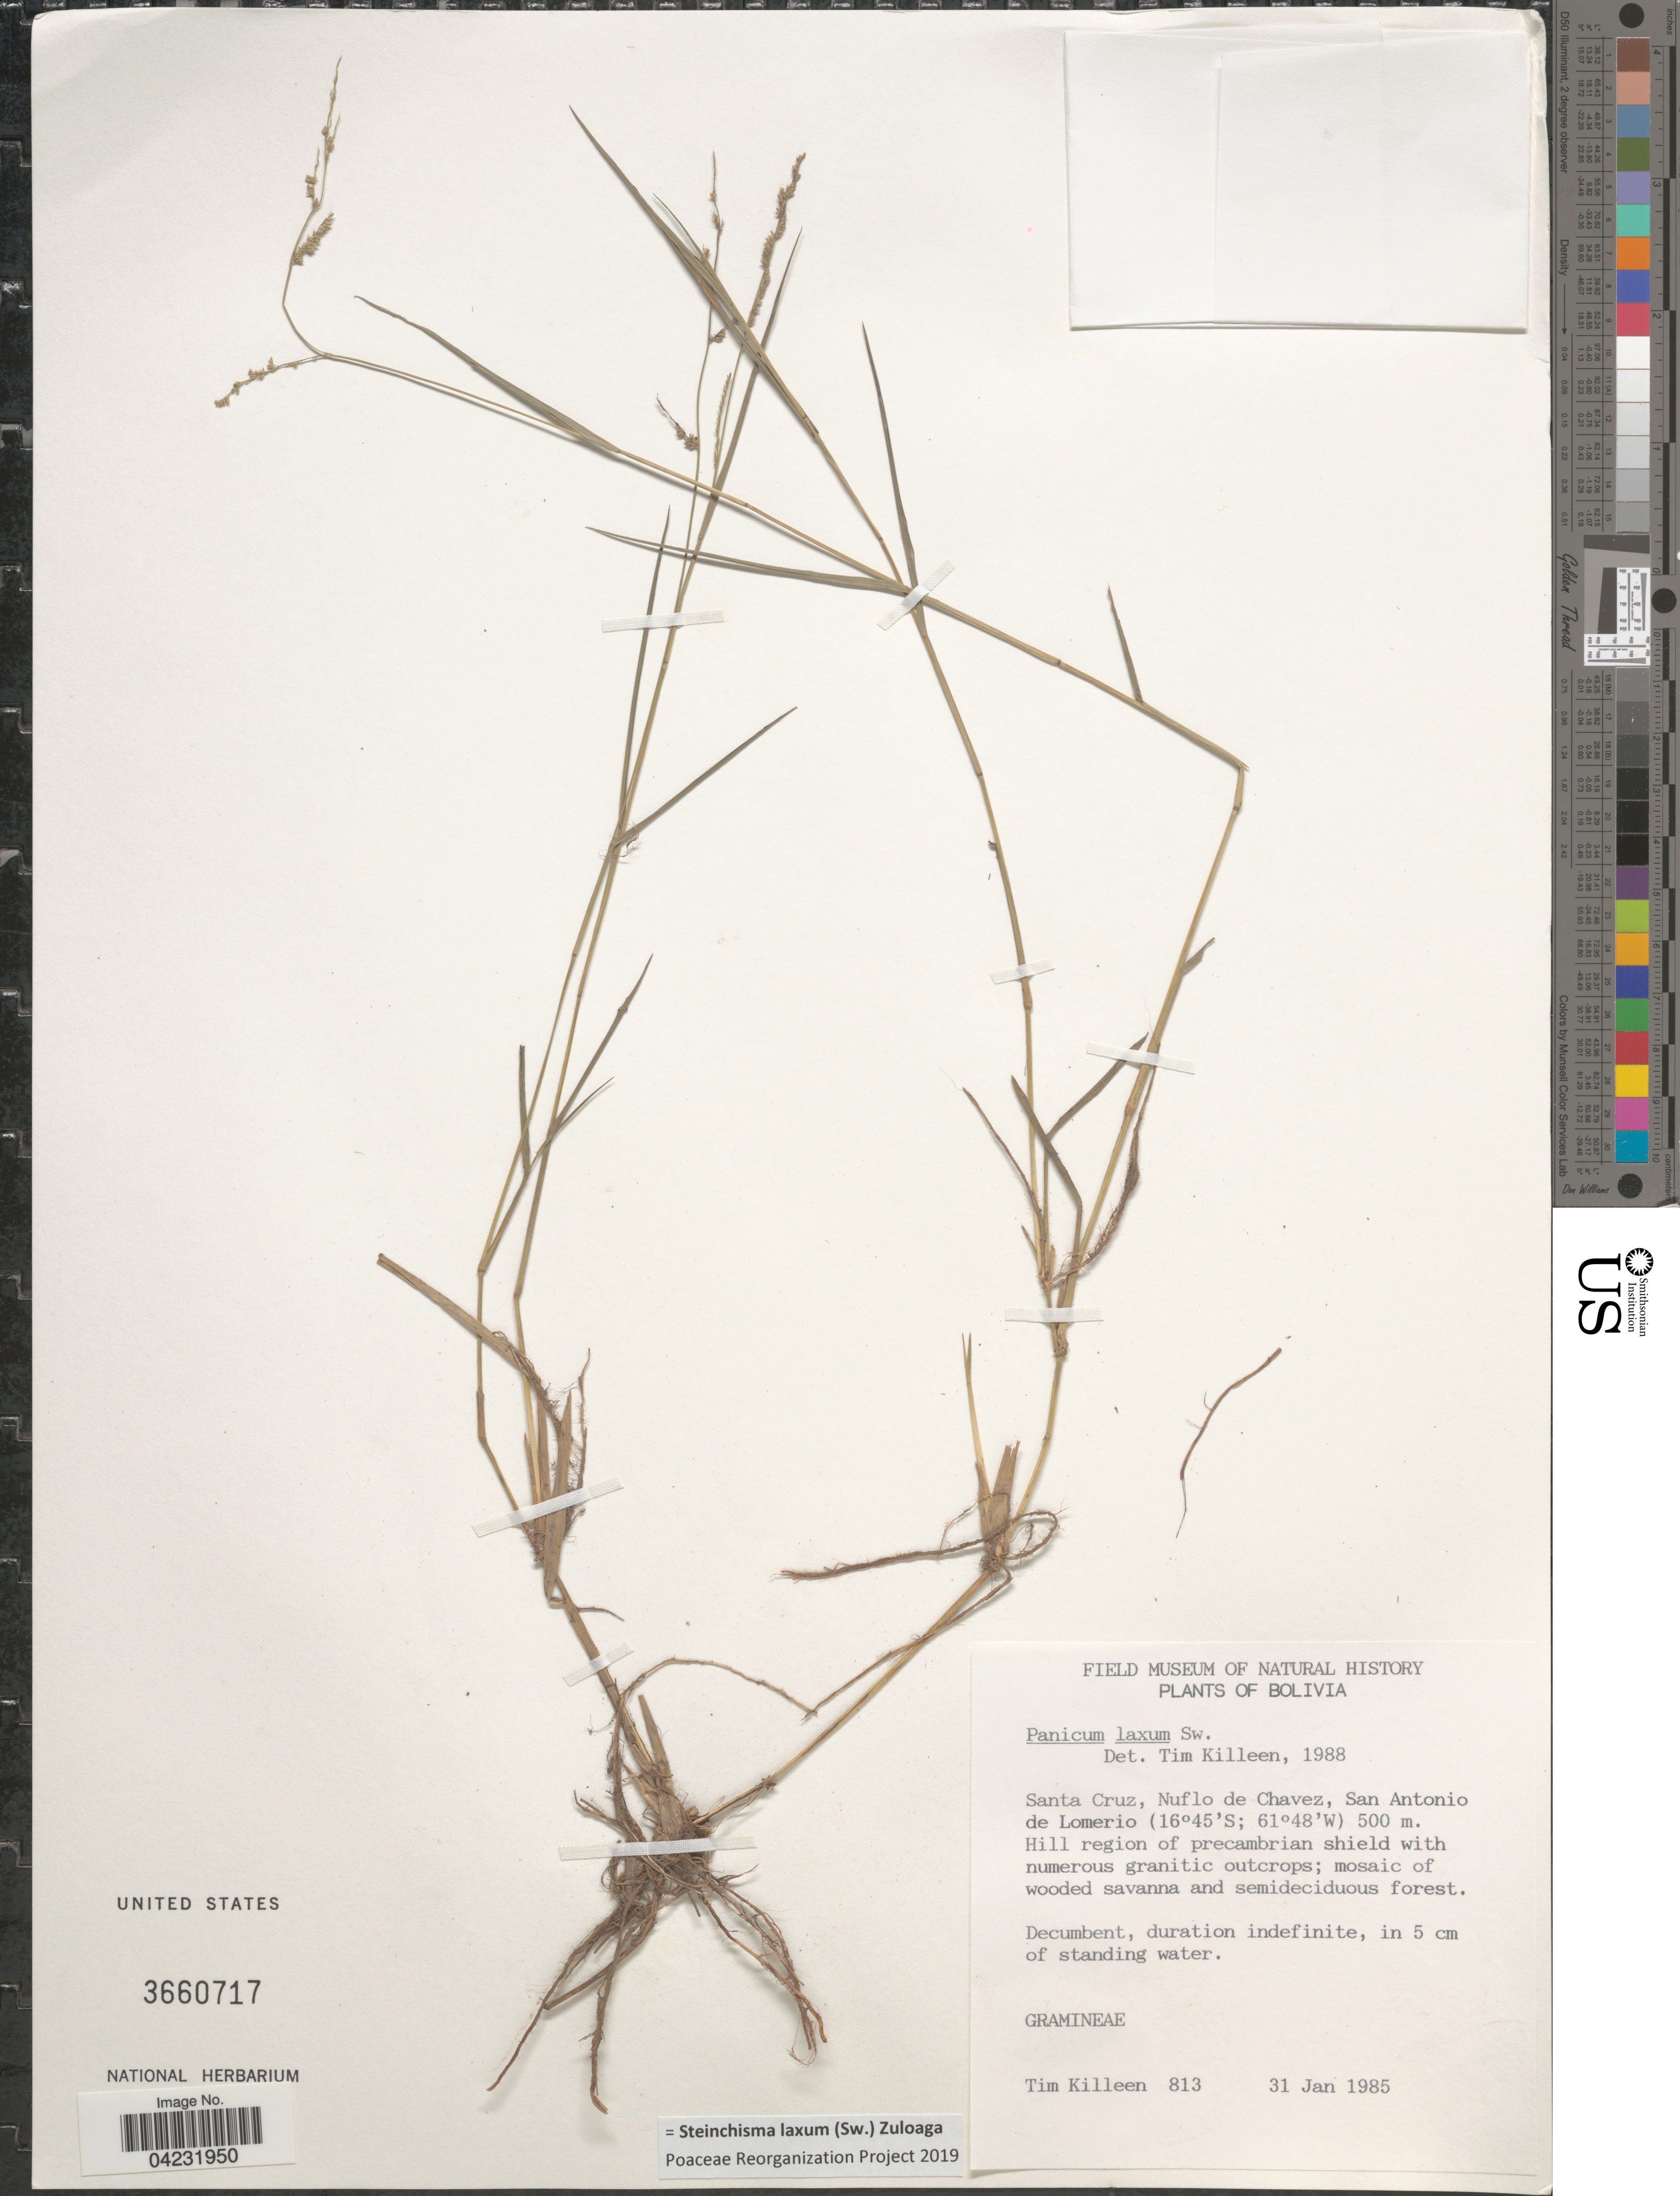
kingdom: Plantae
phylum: Tracheophyta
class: Liliopsida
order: Poales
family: Poaceae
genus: Steinchisma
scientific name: Steinchisma laxum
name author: (Sw.) Zuloaga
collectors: T. J. Killeen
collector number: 813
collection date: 1985-01-31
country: Bolivia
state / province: Santa Cruz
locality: Nuflo de Chavez, San Antonio de Lomerio.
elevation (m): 500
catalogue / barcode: US 3660717